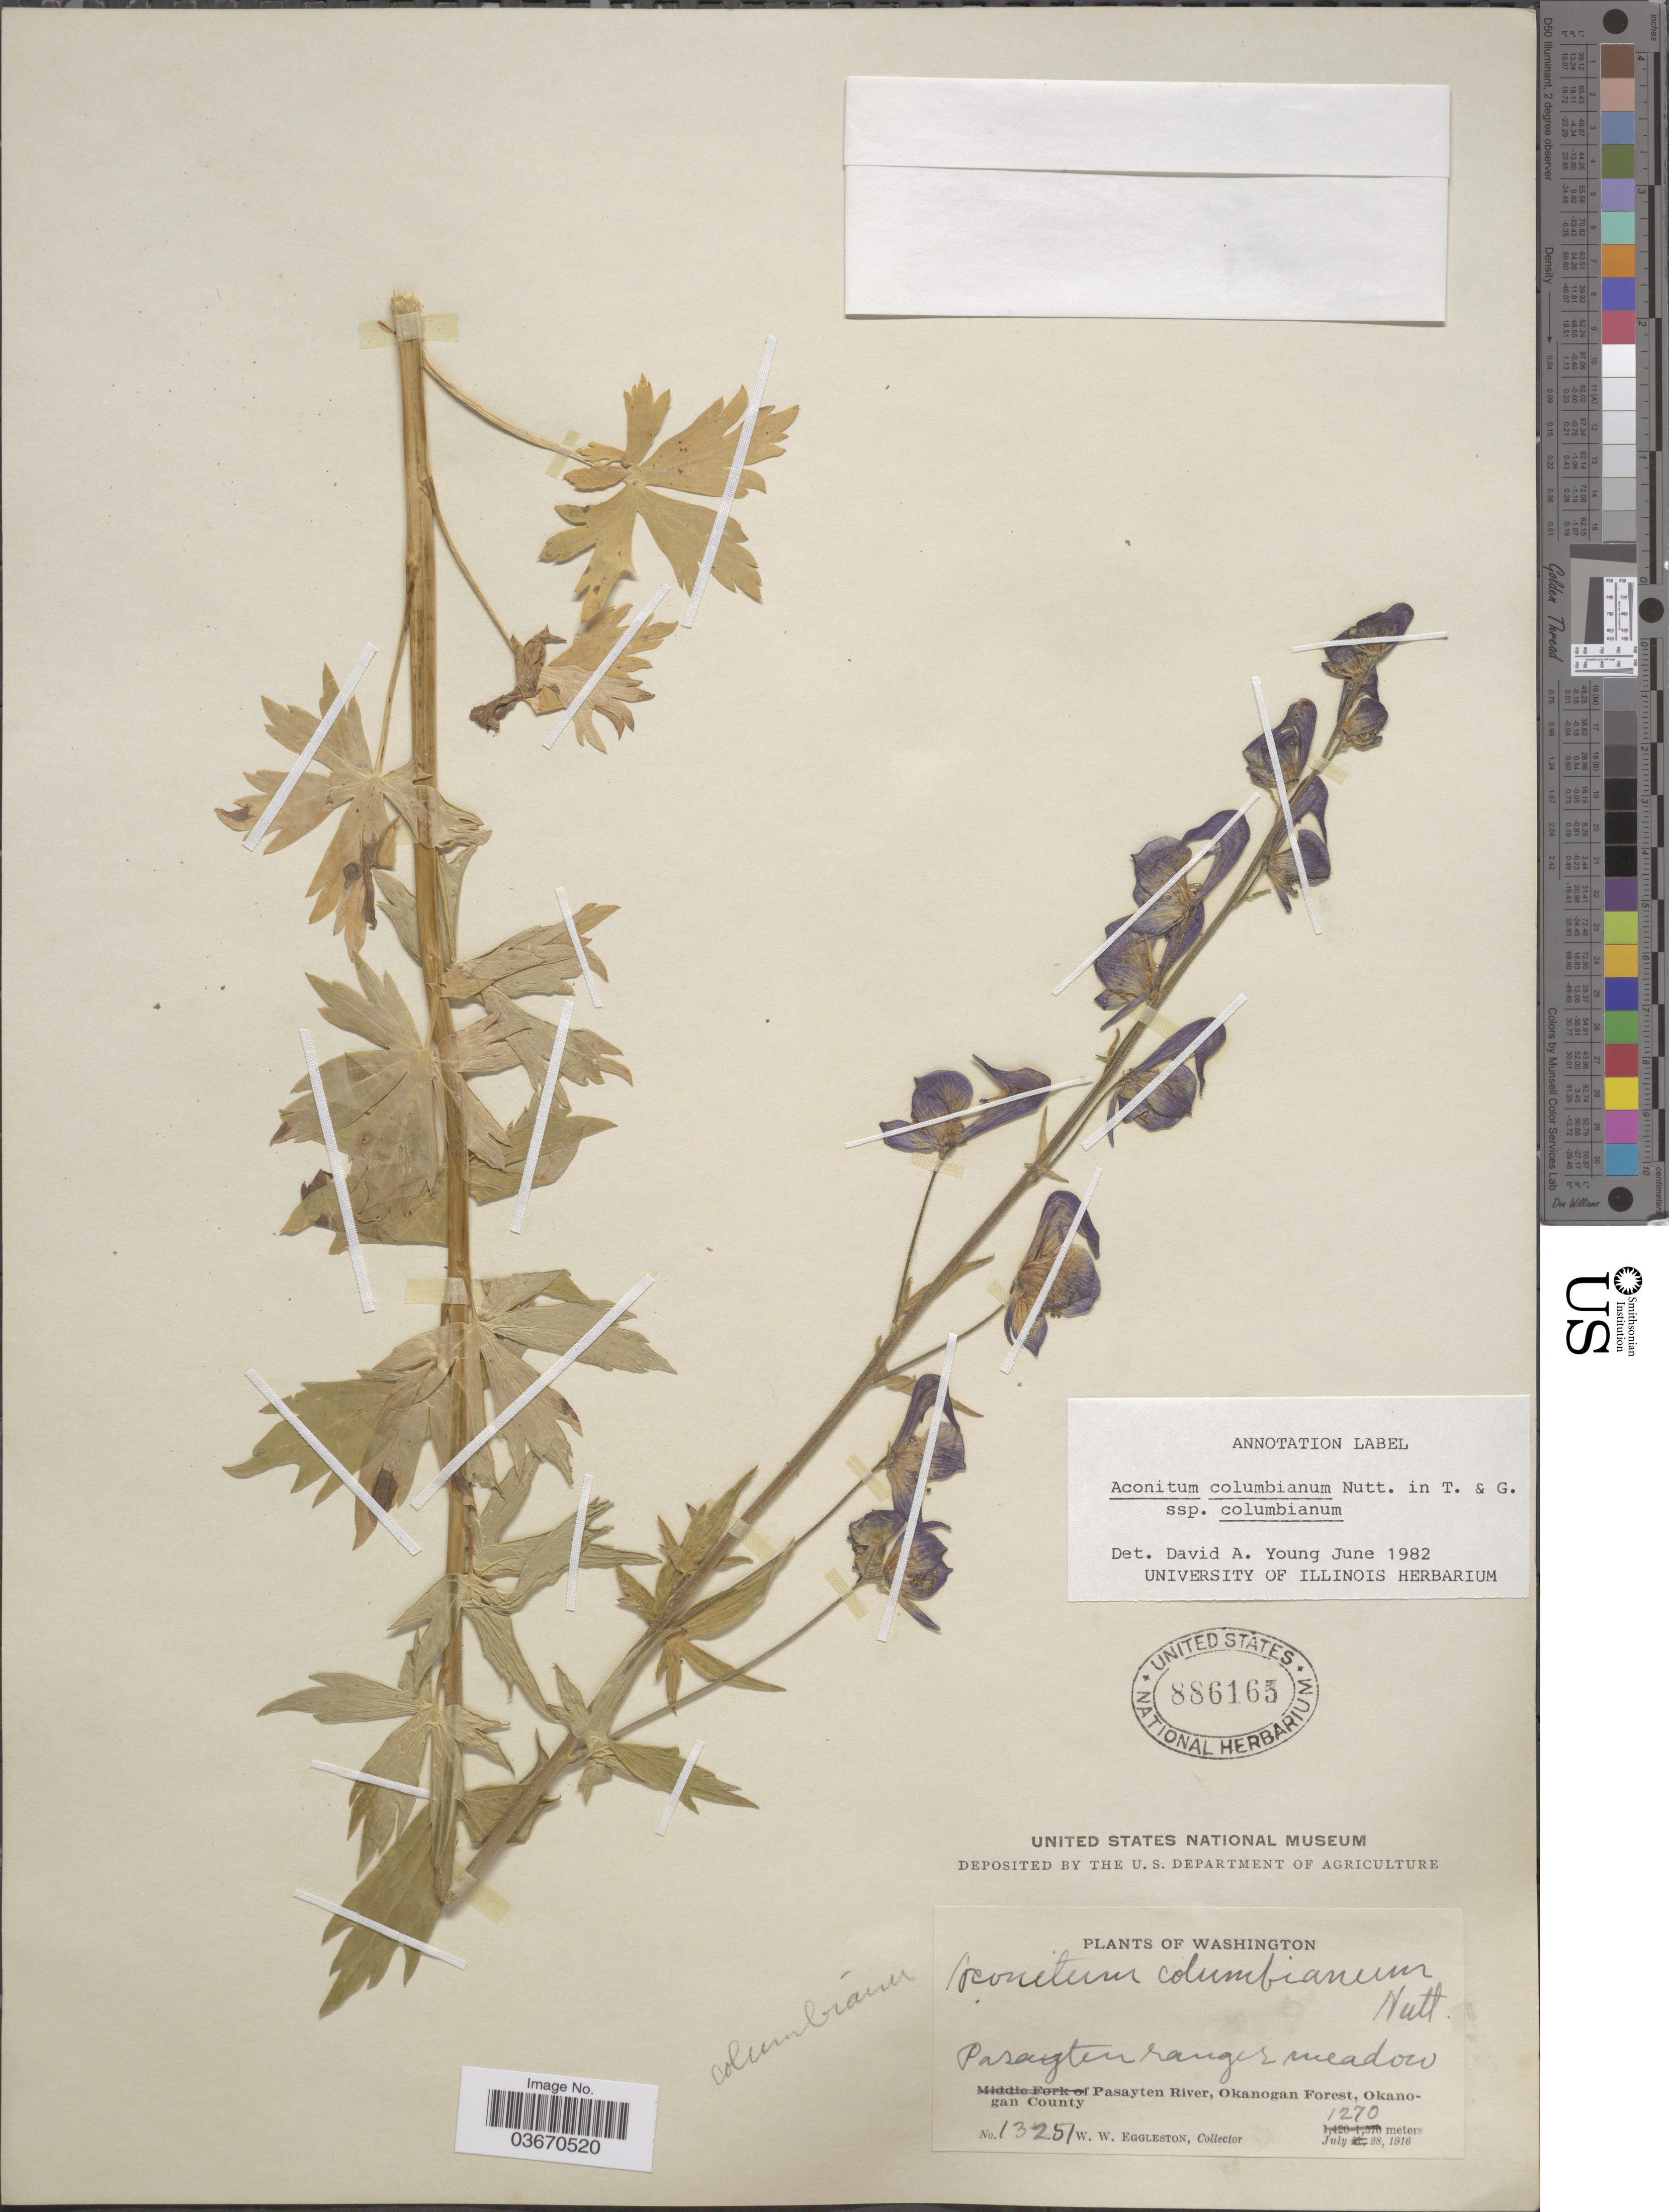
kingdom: Plantae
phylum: Tracheophyta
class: Magnoliopsida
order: Ranunculales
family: Ranunculaceae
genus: Aconitum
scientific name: Aconitum columbianum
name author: Nutt.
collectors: W. W. Eggleston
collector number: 13251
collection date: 1916-07-28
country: United States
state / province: Washington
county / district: Okanogan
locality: Pasayten ranger meadow. Pasayten River, Okanogan Forest, Okanogan County.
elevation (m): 1270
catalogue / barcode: US 886165